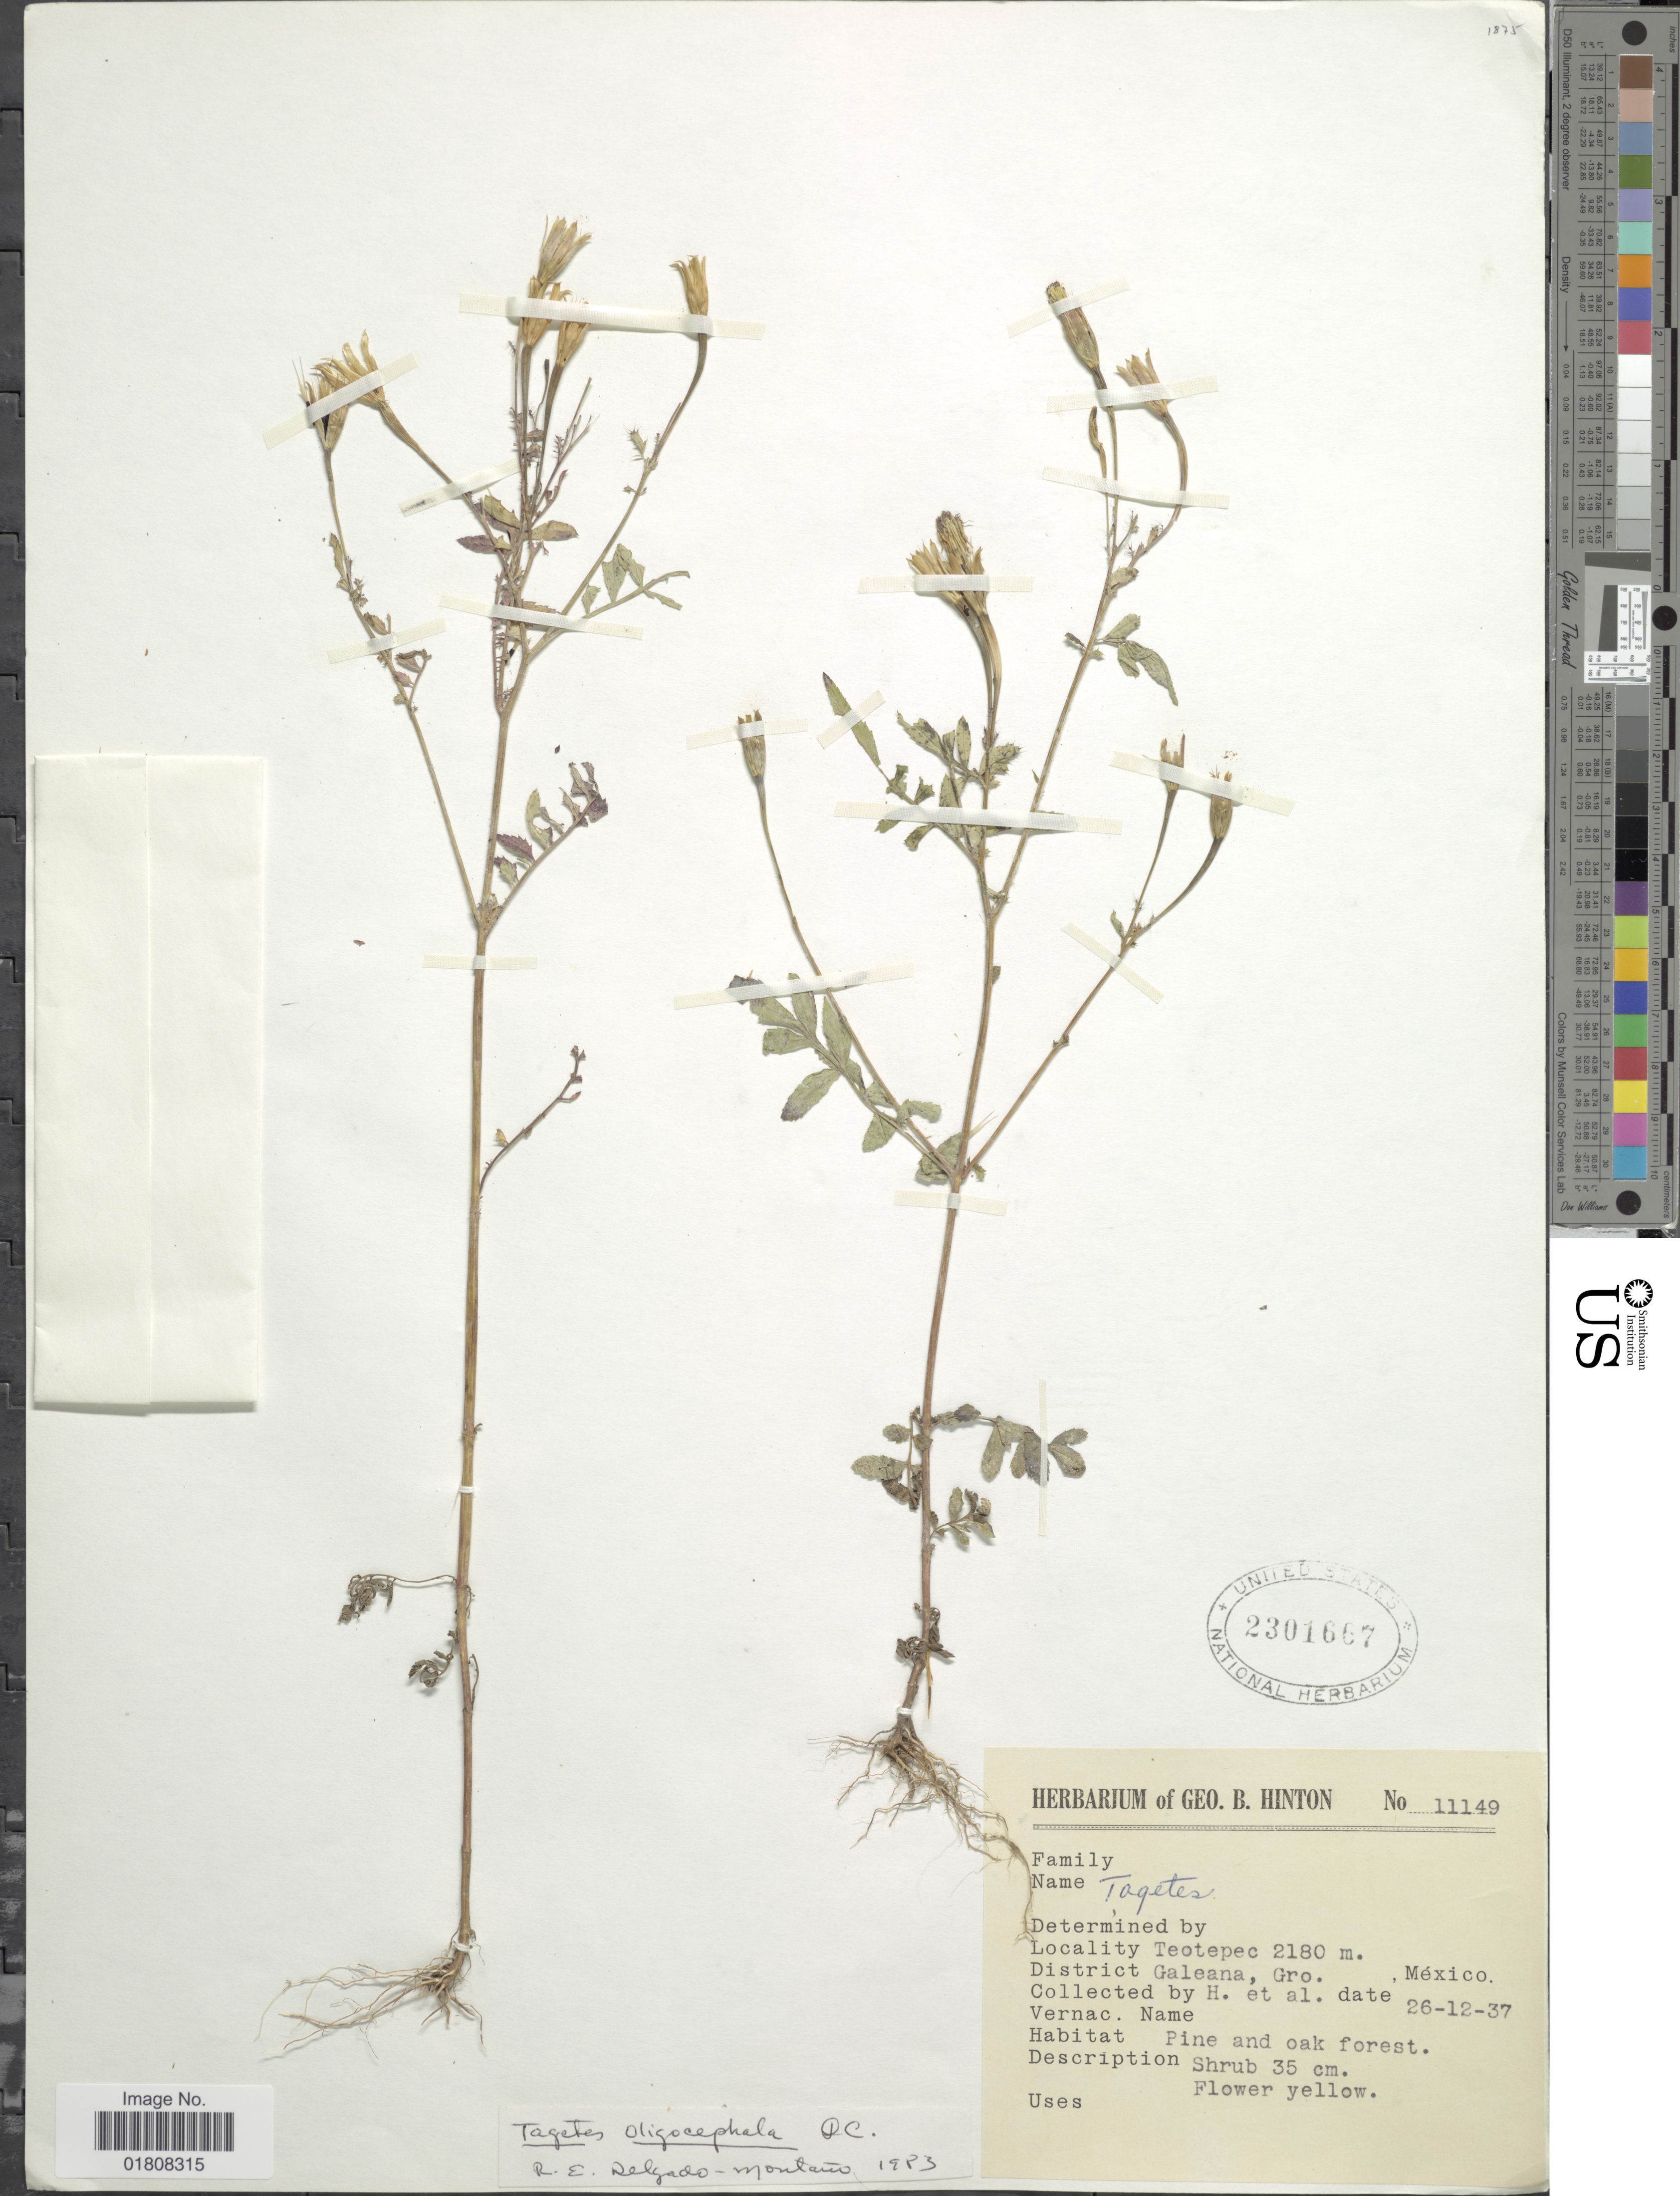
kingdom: Plantae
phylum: Tracheophyta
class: Magnoliopsida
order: Asterales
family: Asteraceae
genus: Tagetes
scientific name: Tagetes oligocephala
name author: DC.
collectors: G. B. Hinton & et al.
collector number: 11149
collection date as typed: Transcribed d/m/y: 26/12/37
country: Mexico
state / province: Guerrero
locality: Teotepec, District Galeana, Gro.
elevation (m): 2180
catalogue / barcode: US 2301667